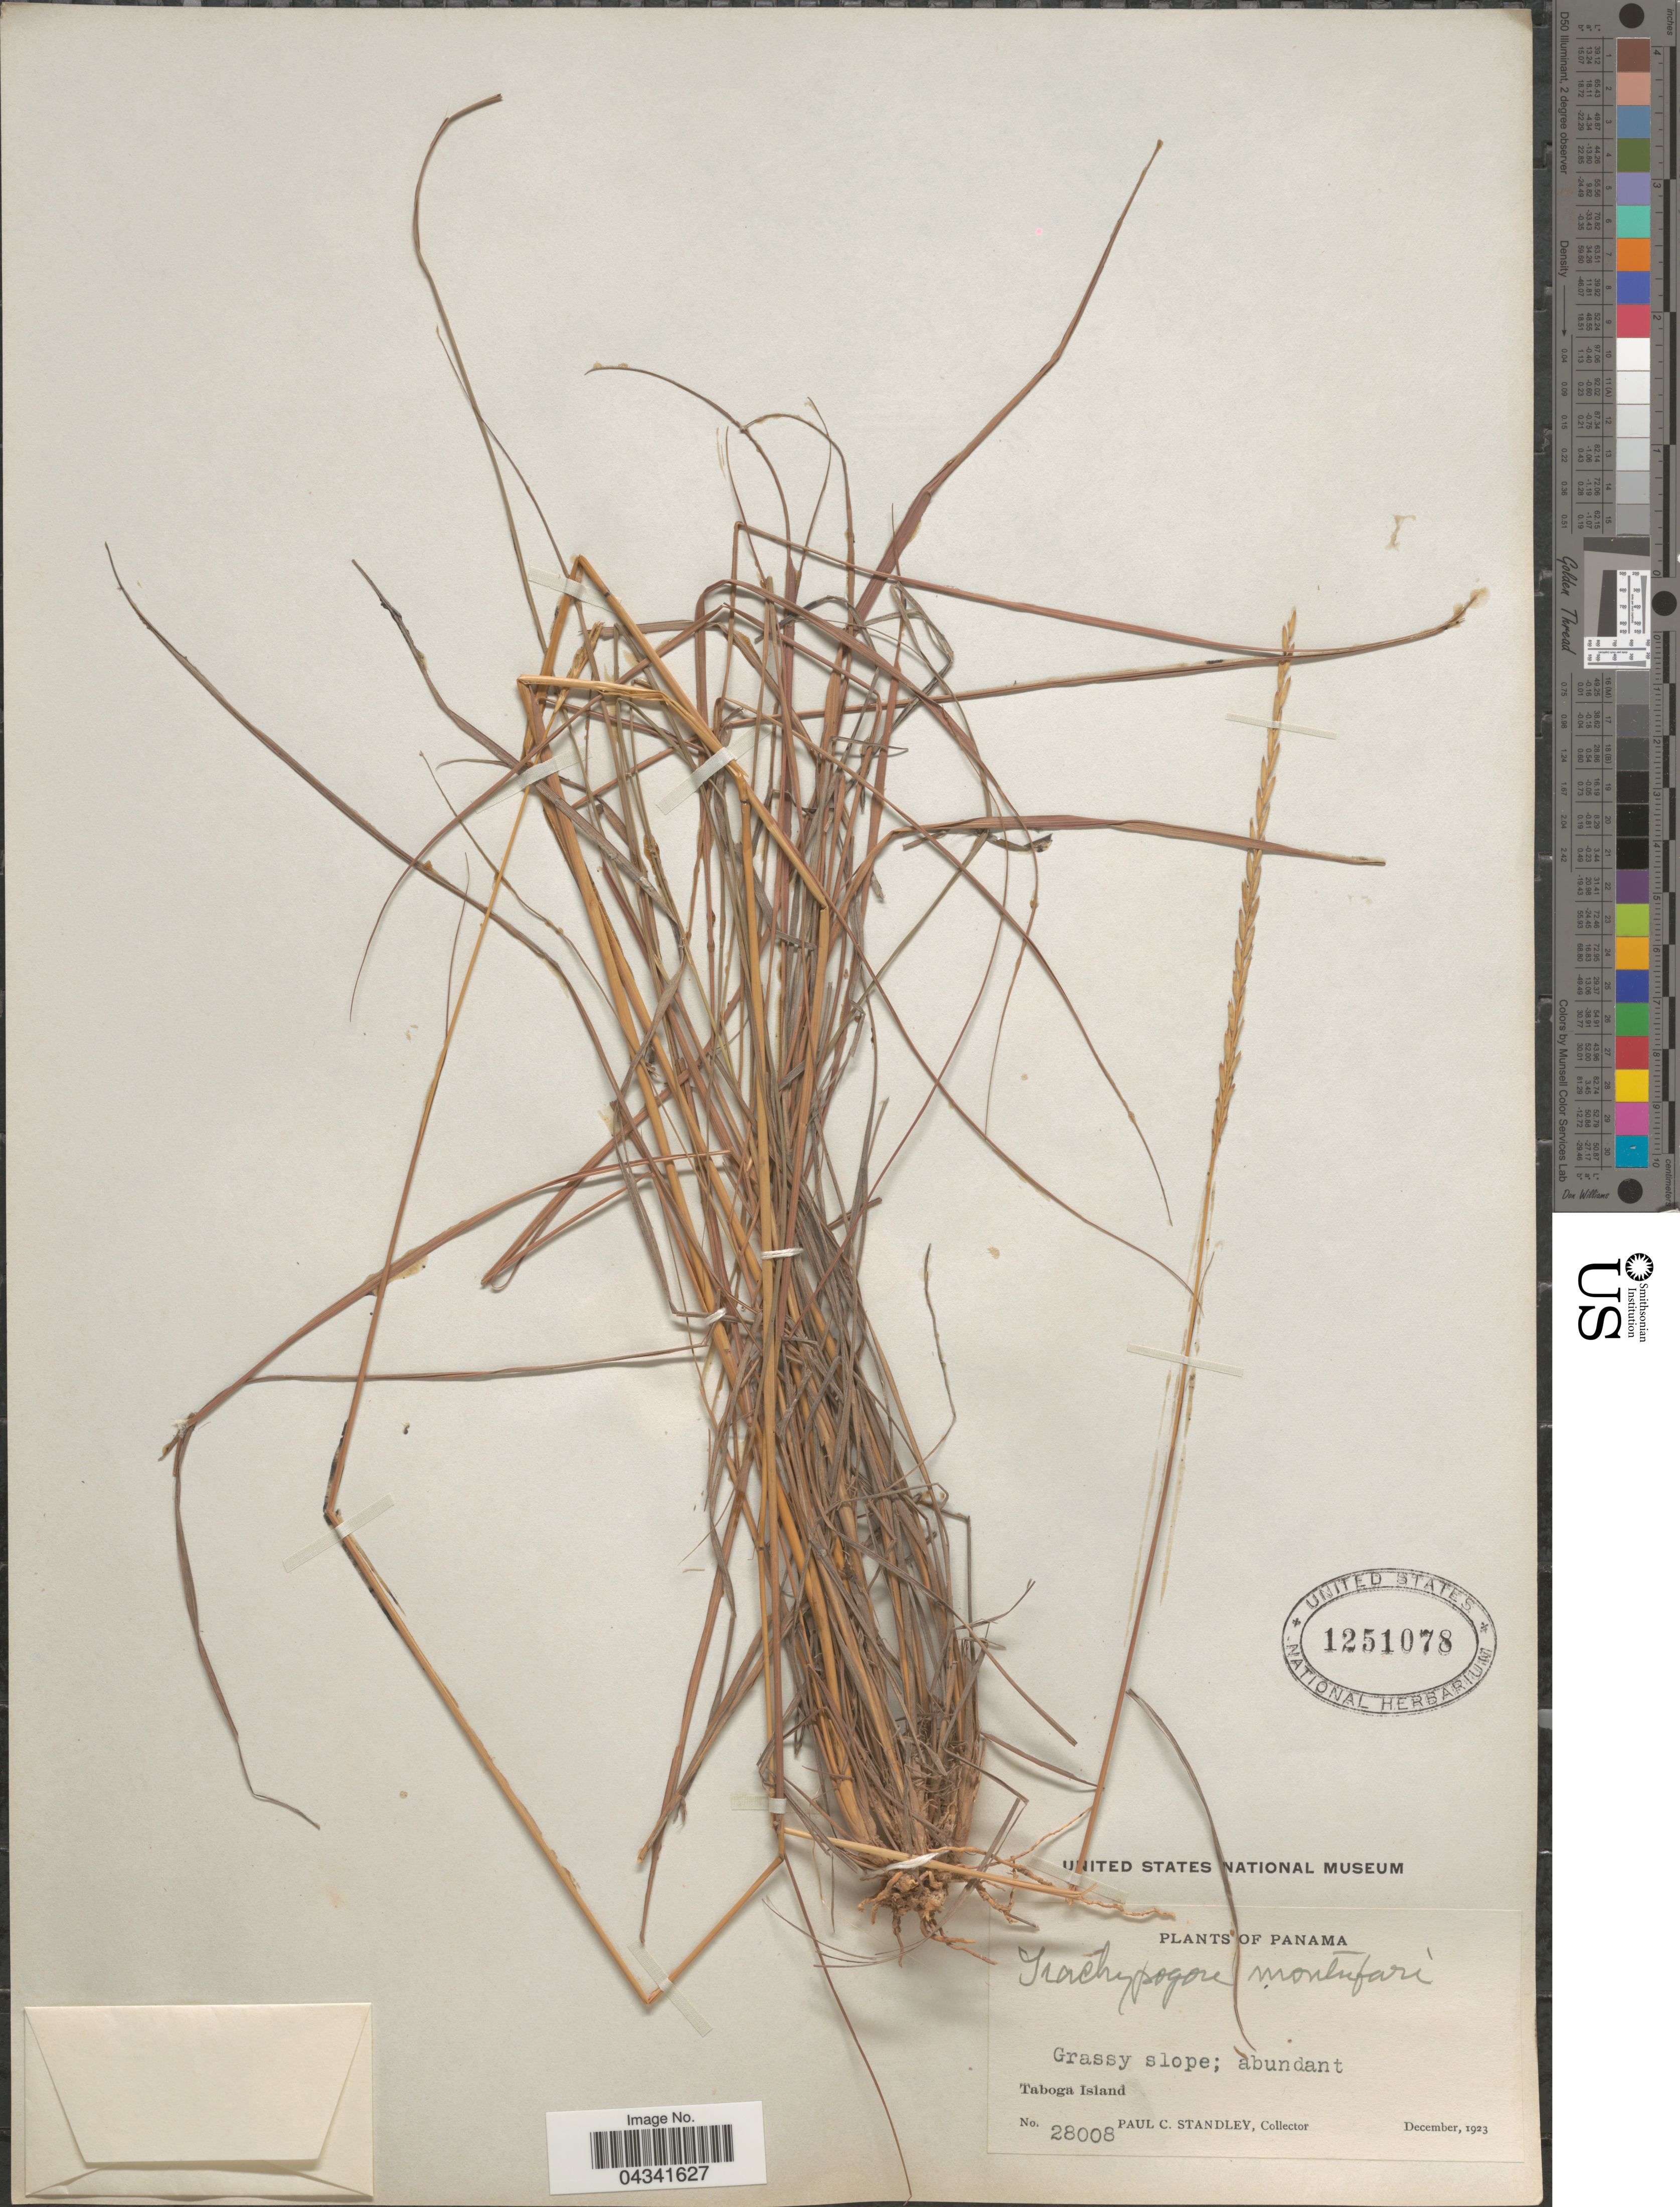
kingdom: Plantae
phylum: Tracheophyta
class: Liliopsida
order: Poales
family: Poaceae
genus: Trachypogon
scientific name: Trachypogon spicatus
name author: (L. f.) Kuntze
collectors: P. C. Standley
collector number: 28008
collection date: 1923-12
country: Panama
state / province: Panamá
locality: Taboga Island.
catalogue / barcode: US 1251078